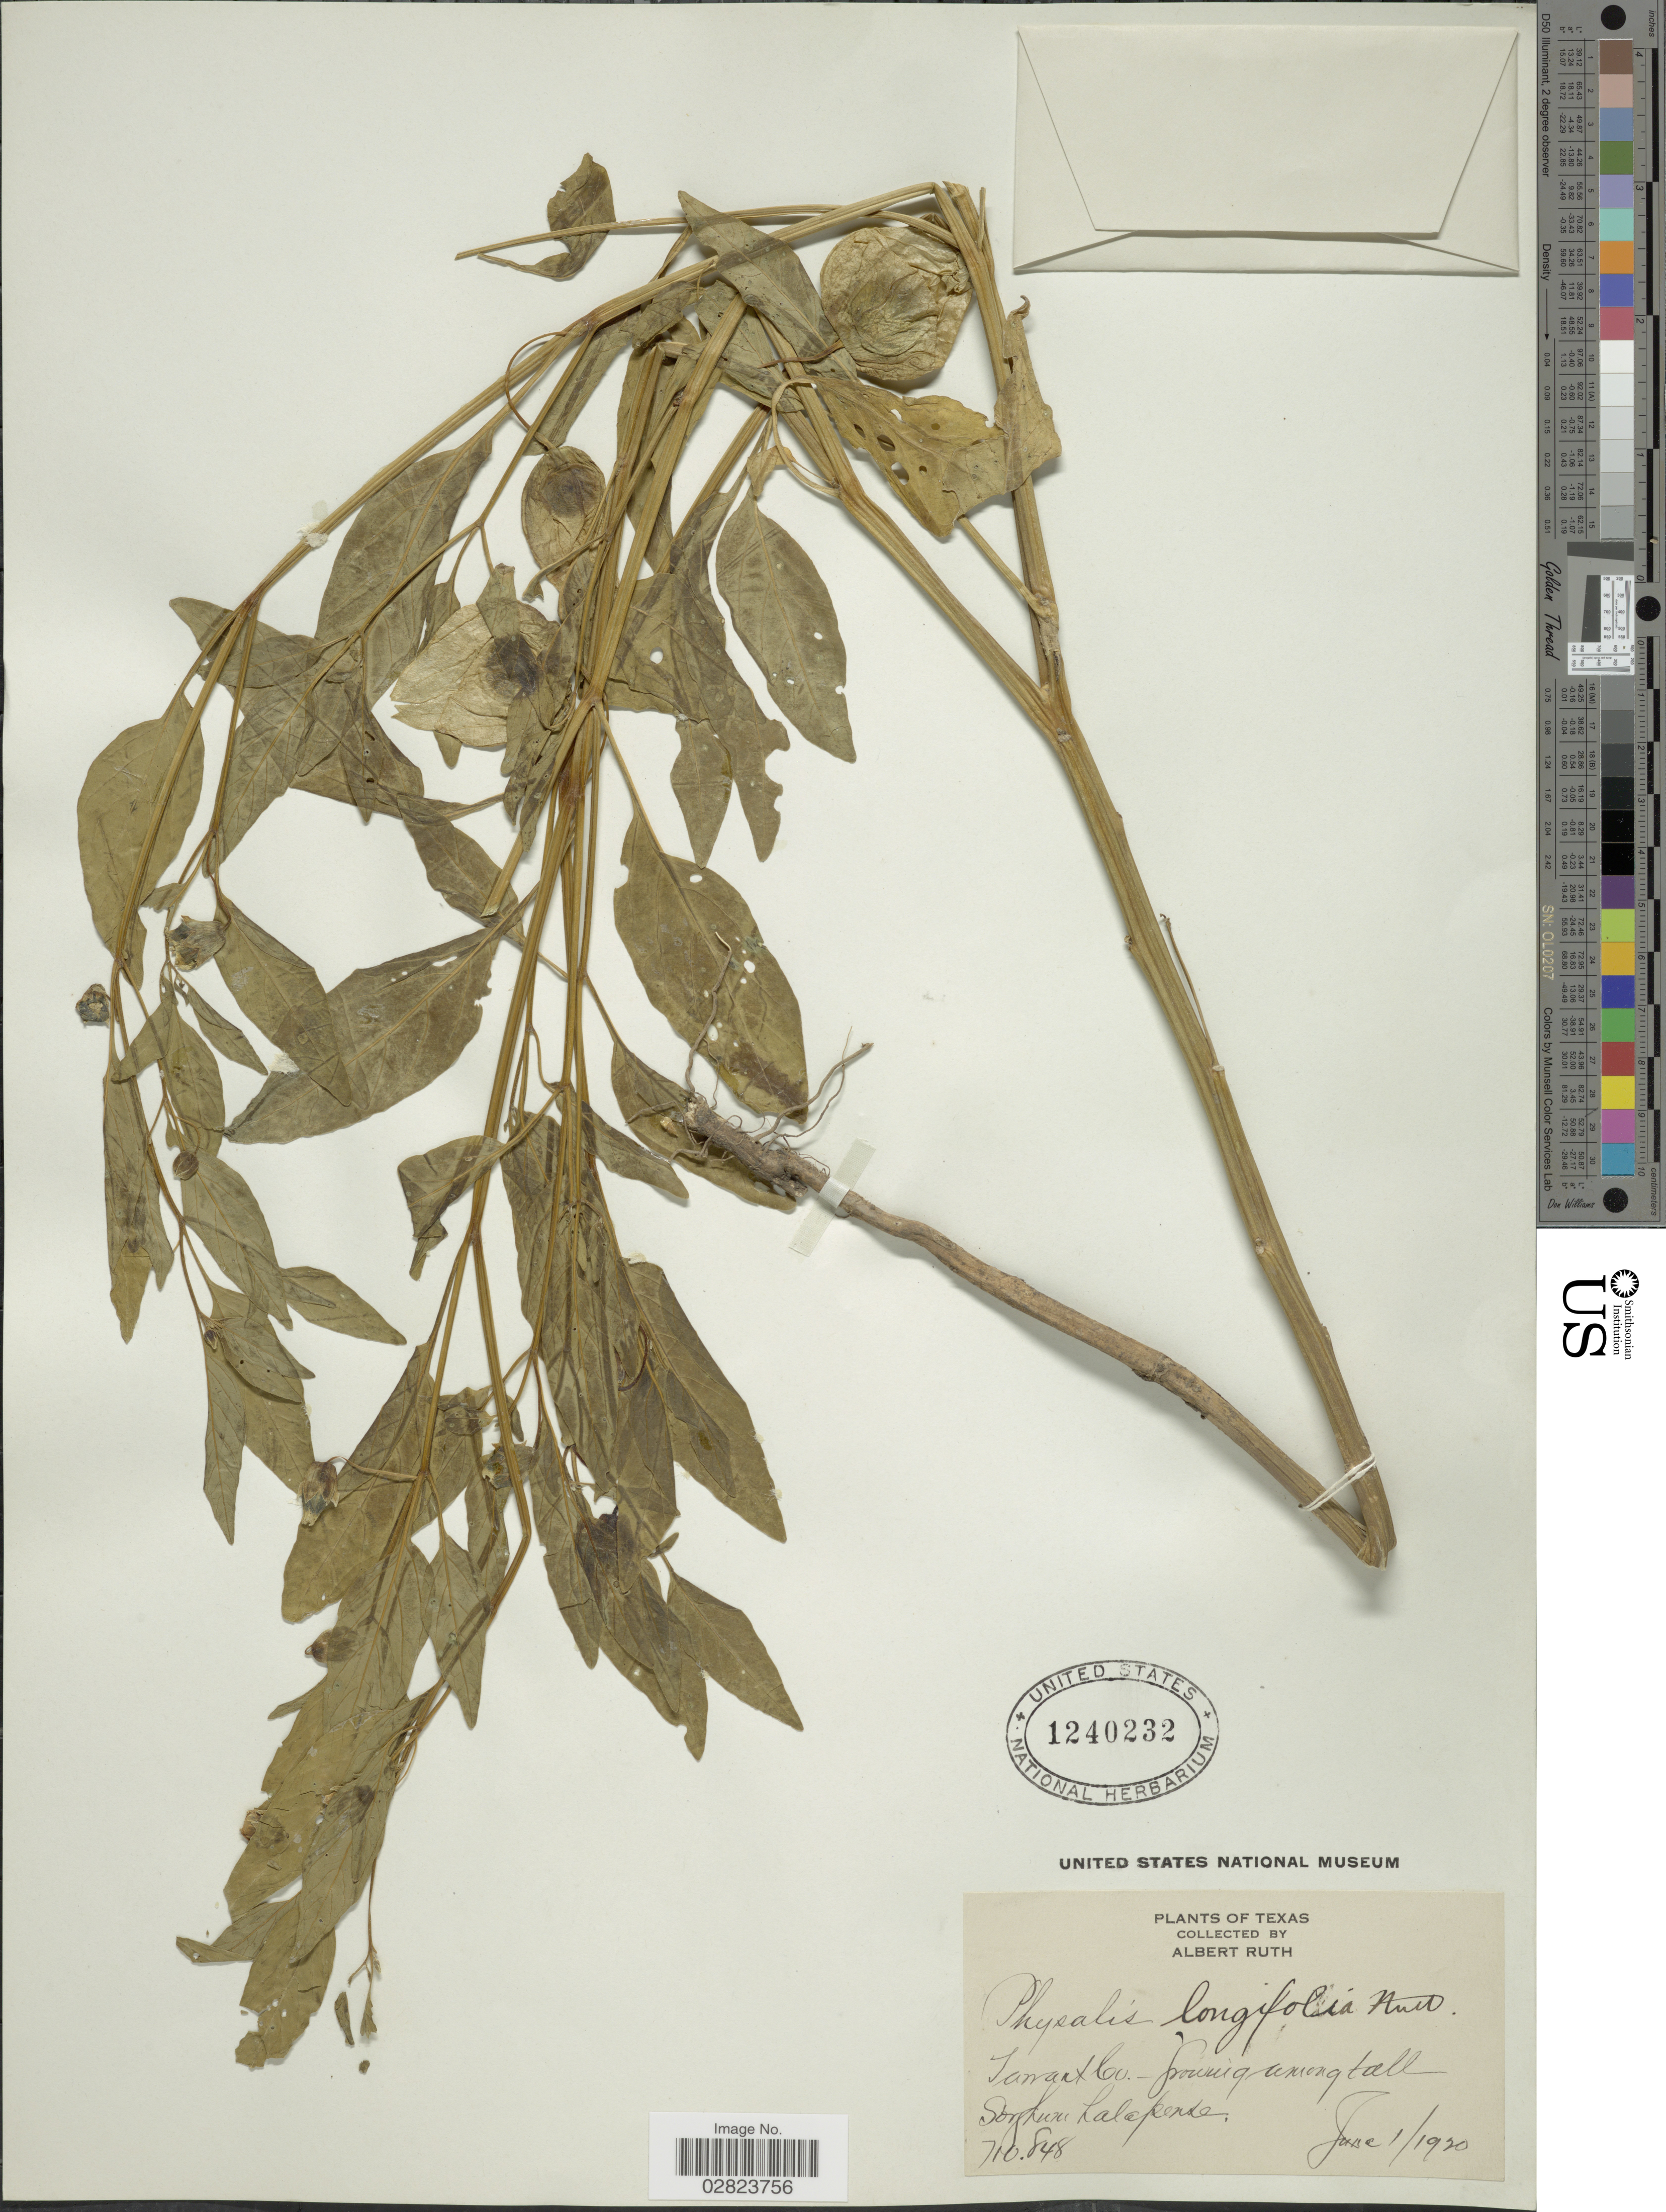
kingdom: Plantae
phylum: Tracheophyta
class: Magnoliopsida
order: Solanales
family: Solanaceae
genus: Physalis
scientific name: Physalis longifolia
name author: Nutt.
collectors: A. Ruth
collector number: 848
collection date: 1920-06-01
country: United States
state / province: Texas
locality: Tarrant Co.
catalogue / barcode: US 1240232